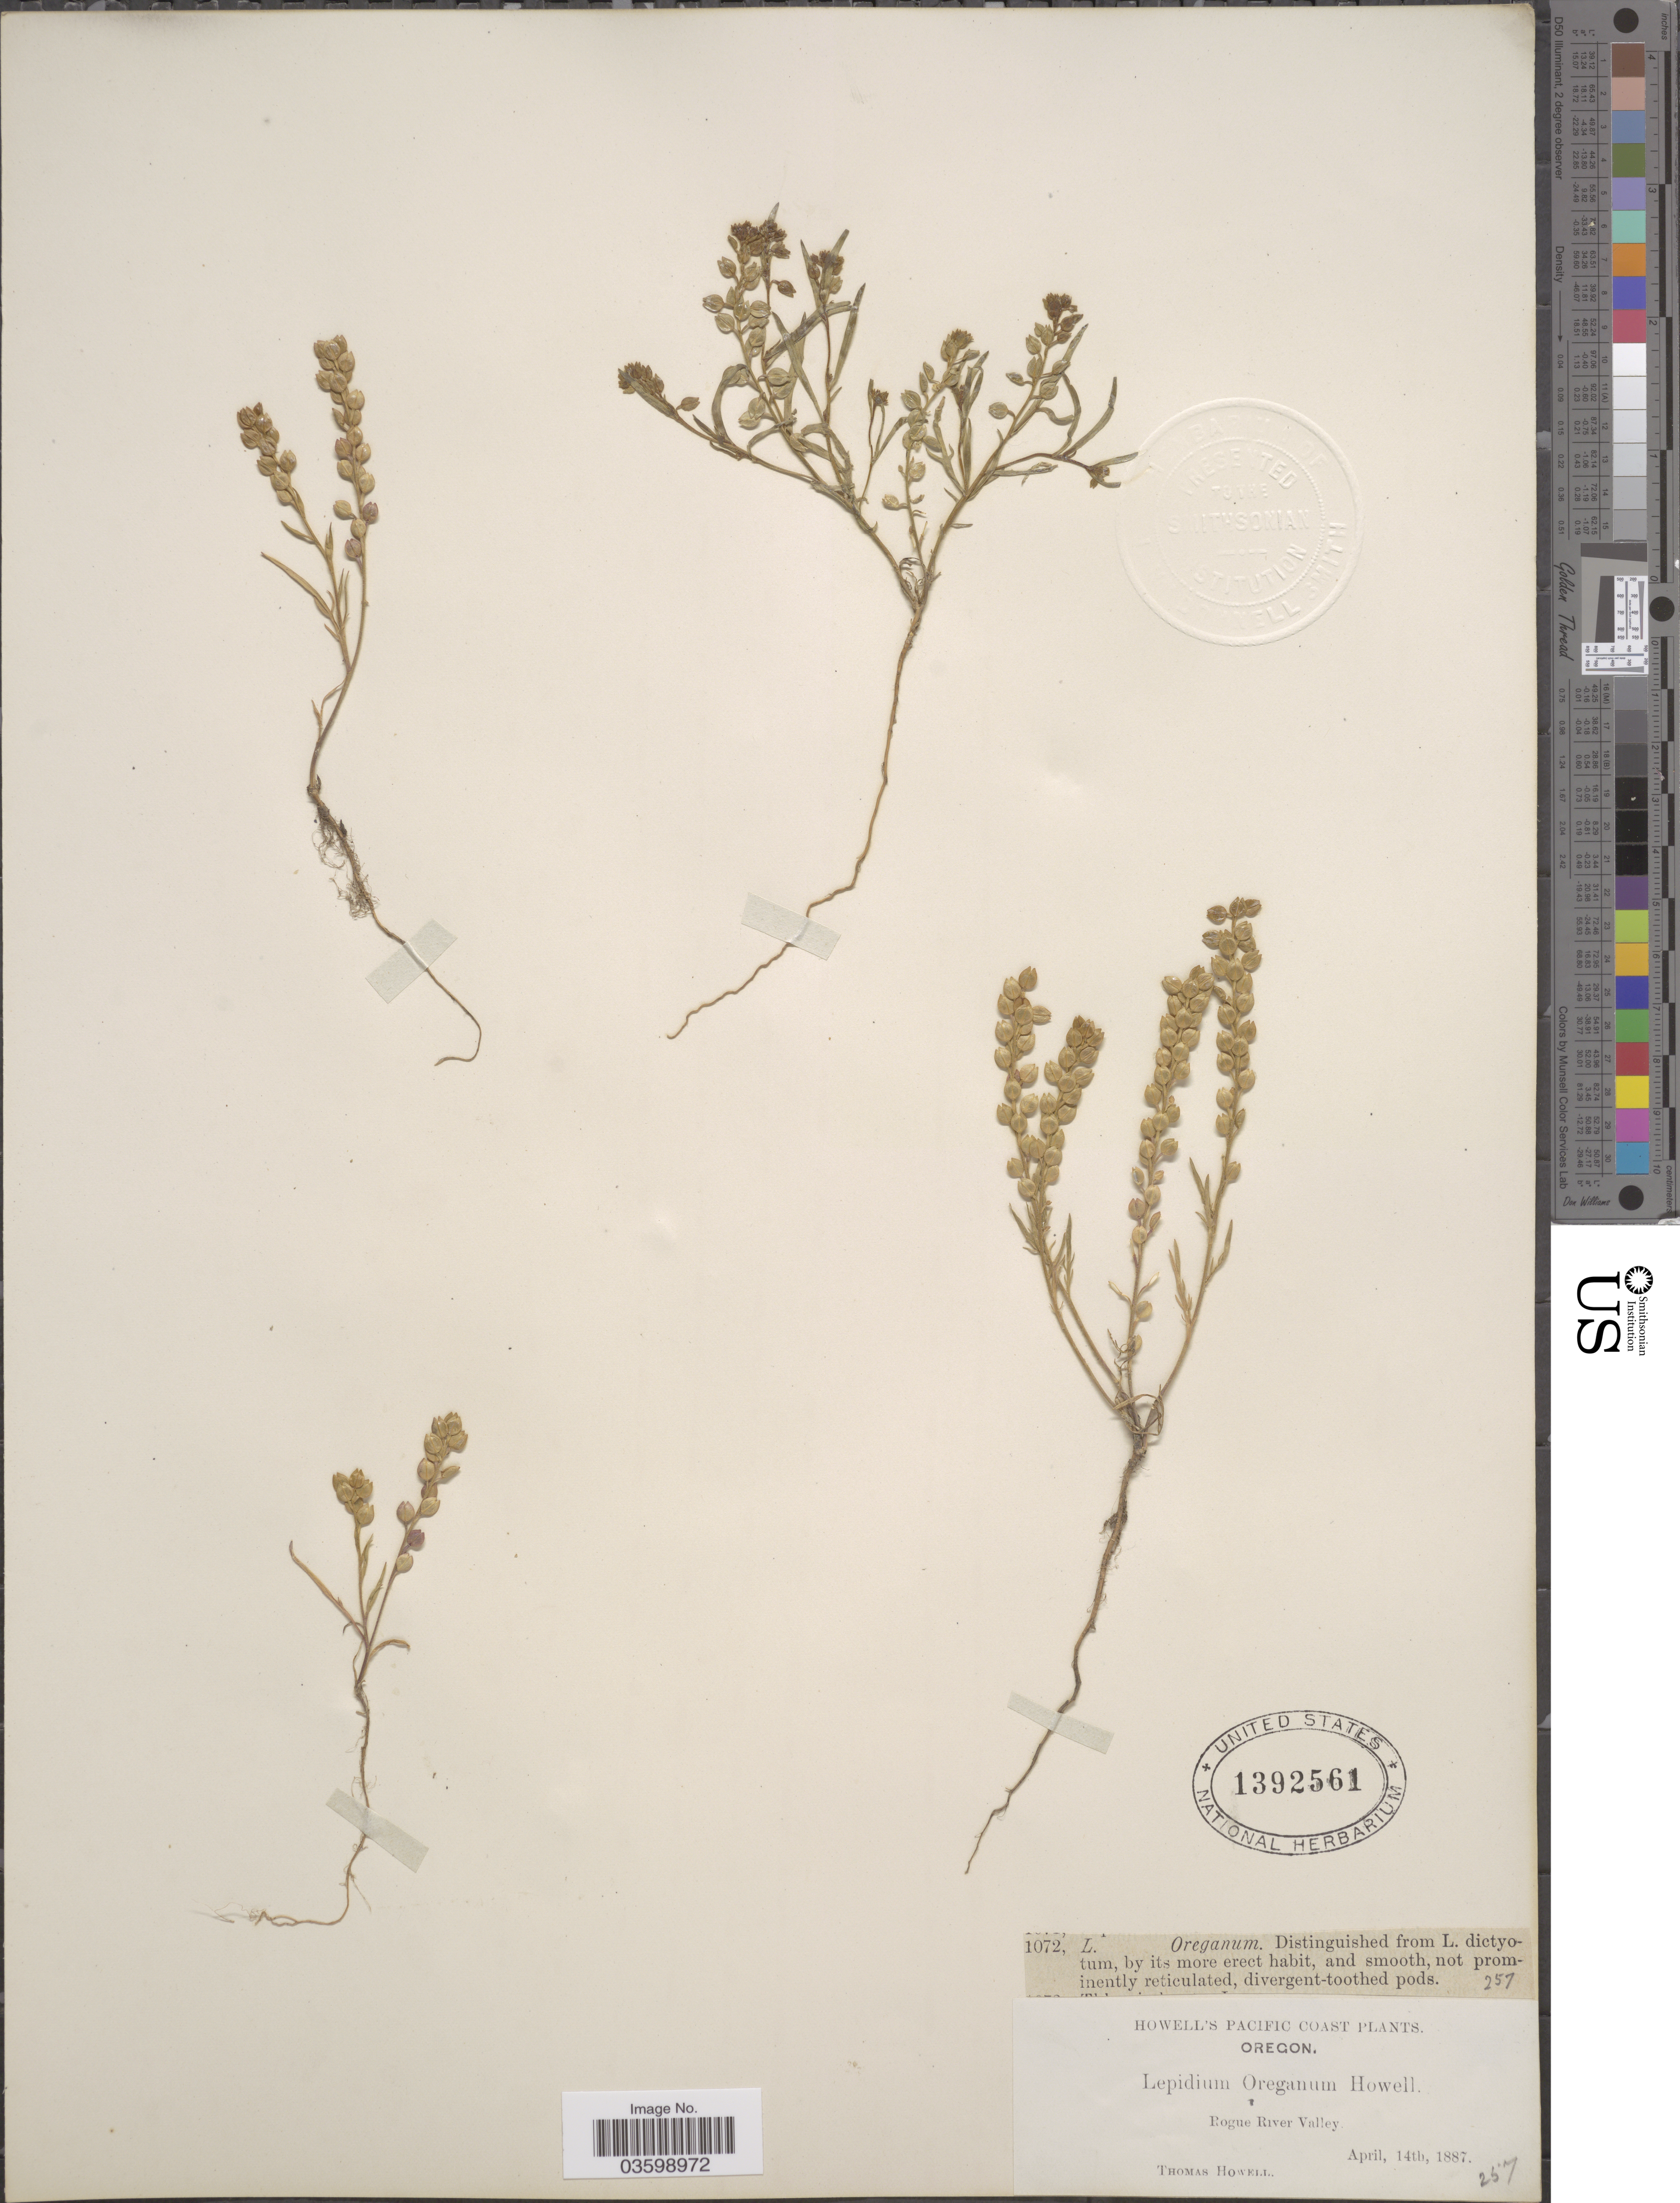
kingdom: Plantae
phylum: Tracheophyta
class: Magnoliopsida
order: Brassicales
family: Brassicaceae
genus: Lepidium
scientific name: Lepidium oreganum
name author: Howell ex Greene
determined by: Al-Shehbaz, I. A., (MO), Missouri Botanical Garden (UNITED STATES)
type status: Isotype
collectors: T. Howell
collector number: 1072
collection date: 1887-04-14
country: United States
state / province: Oregon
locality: Pacific Coast. Rogue River Valley.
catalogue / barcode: US 1392561